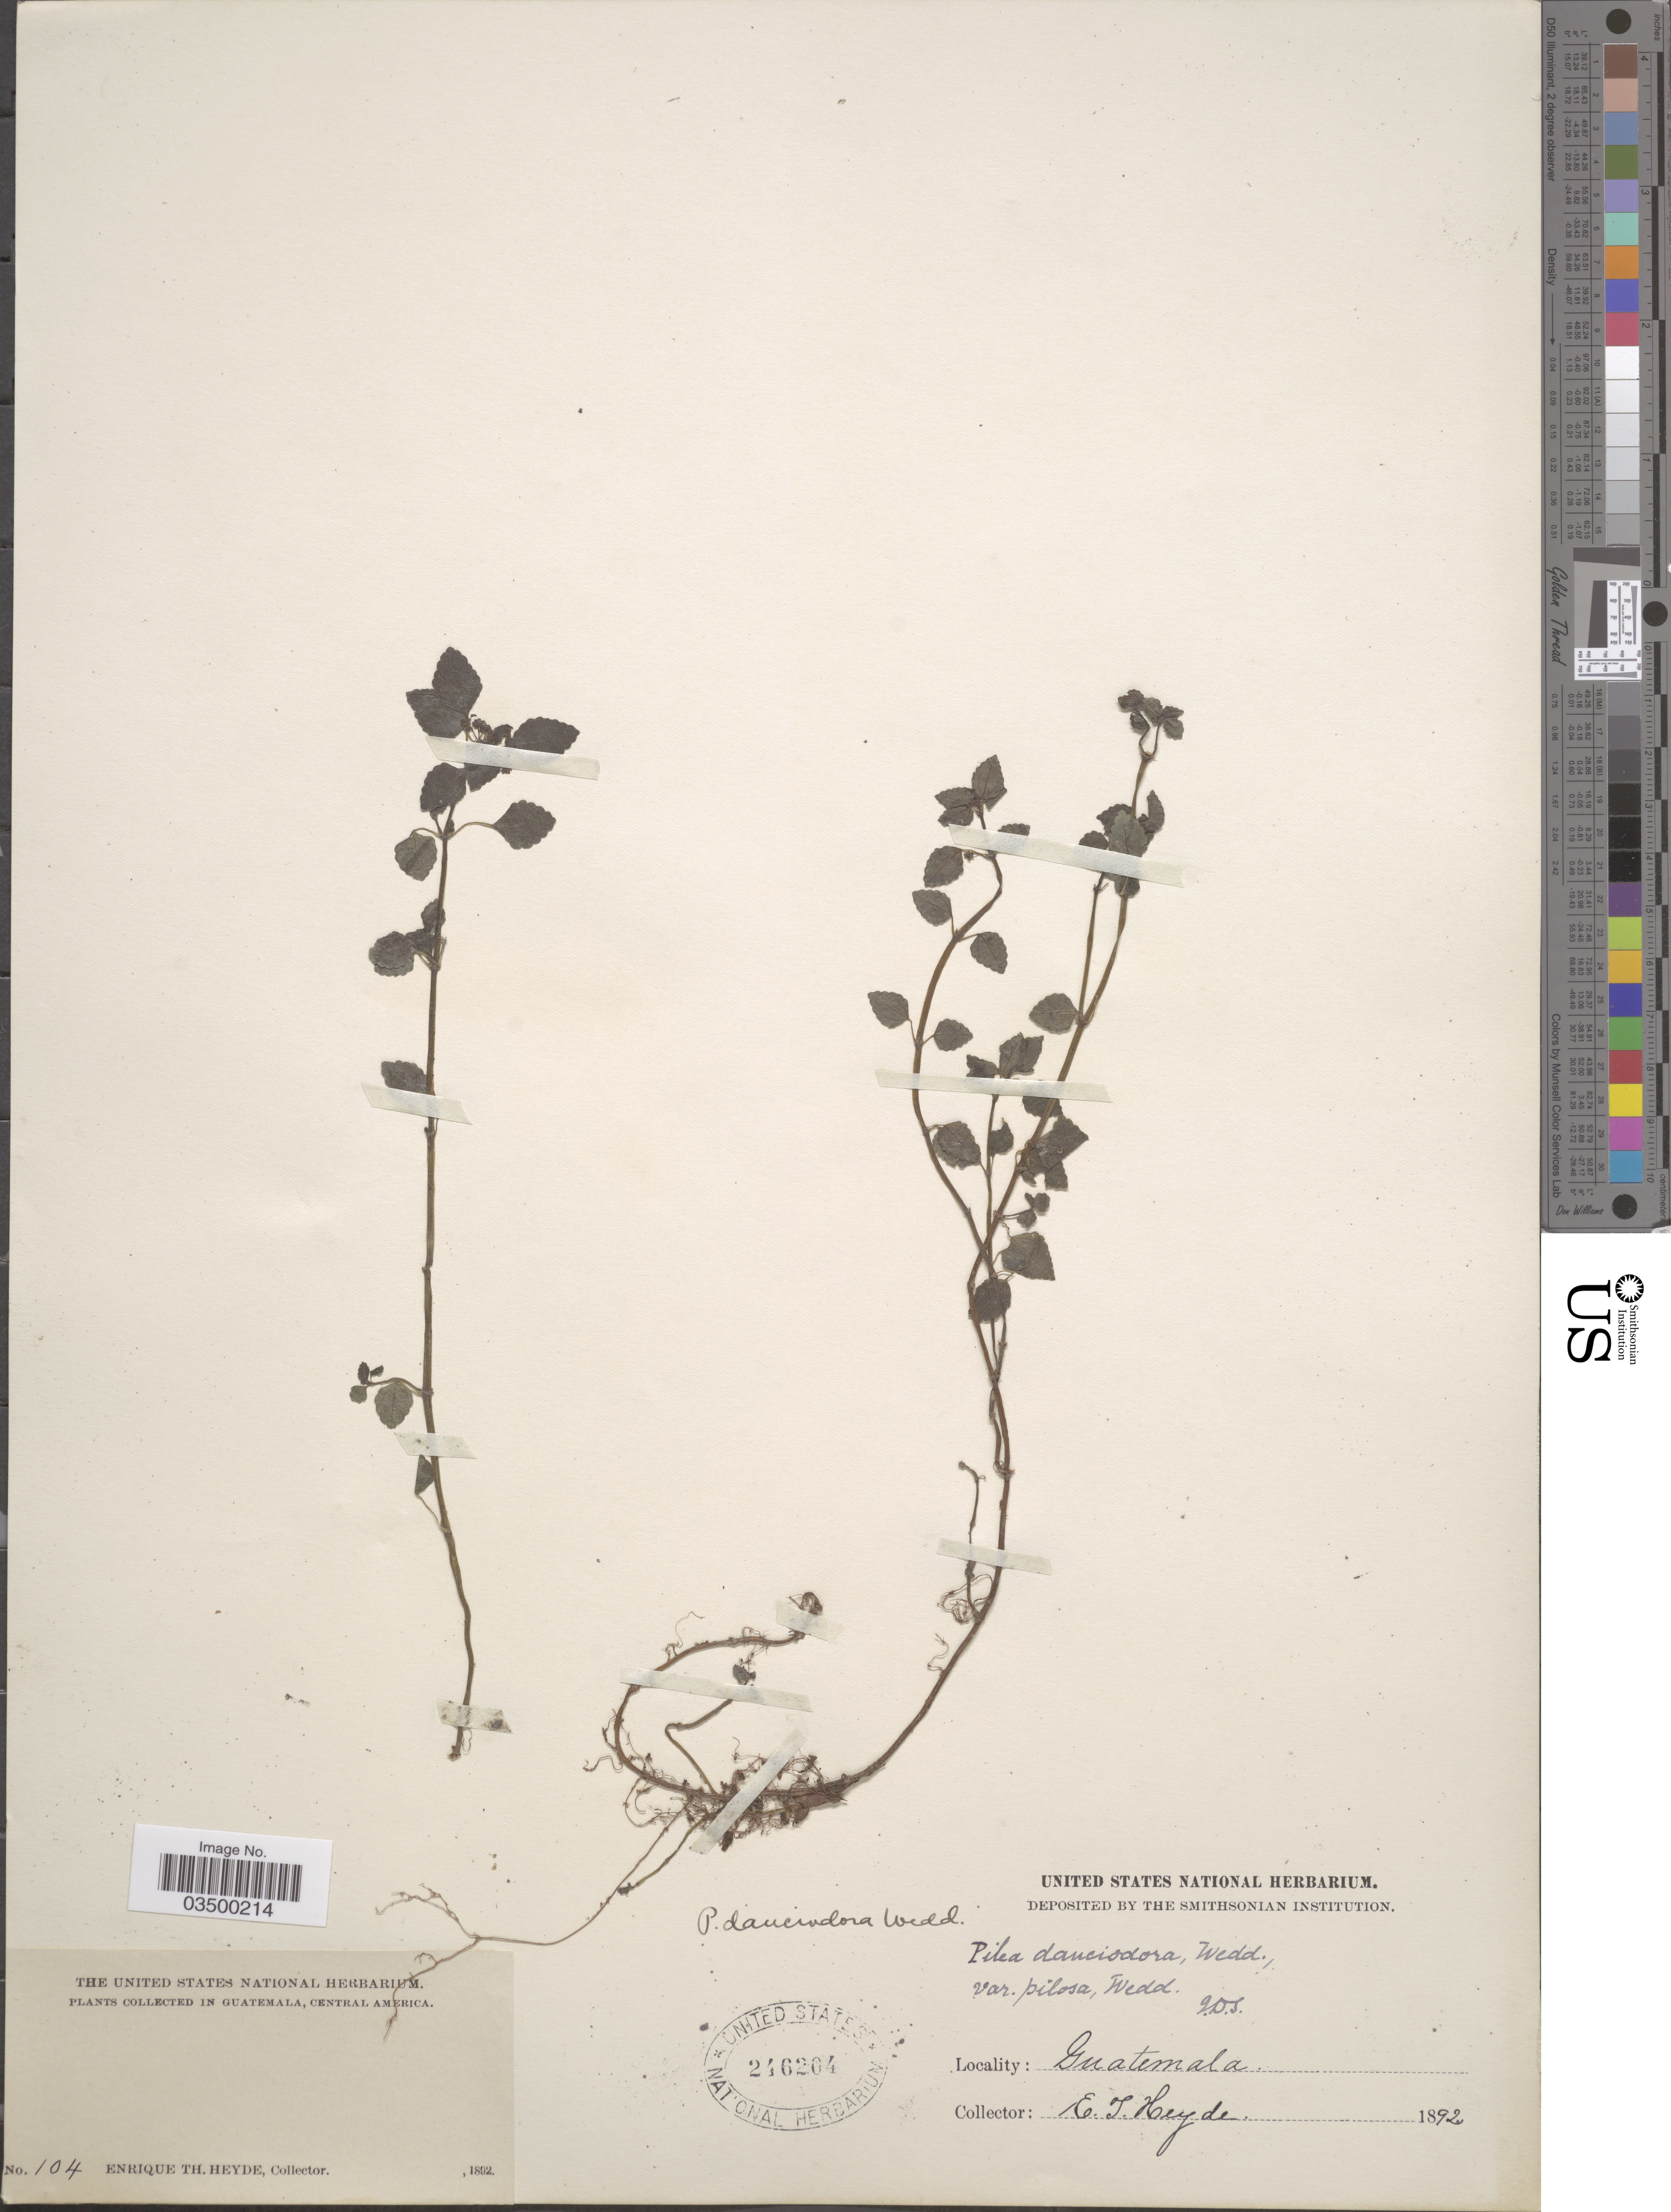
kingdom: Plantae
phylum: Tracheophyta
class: Magnoliopsida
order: Rosales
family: Urticaceae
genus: Pilea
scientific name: Pilea dauciodora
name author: Pav. ex Wedd.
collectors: E. T. Heyde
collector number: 104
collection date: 1892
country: Guatemala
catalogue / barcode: US 246204